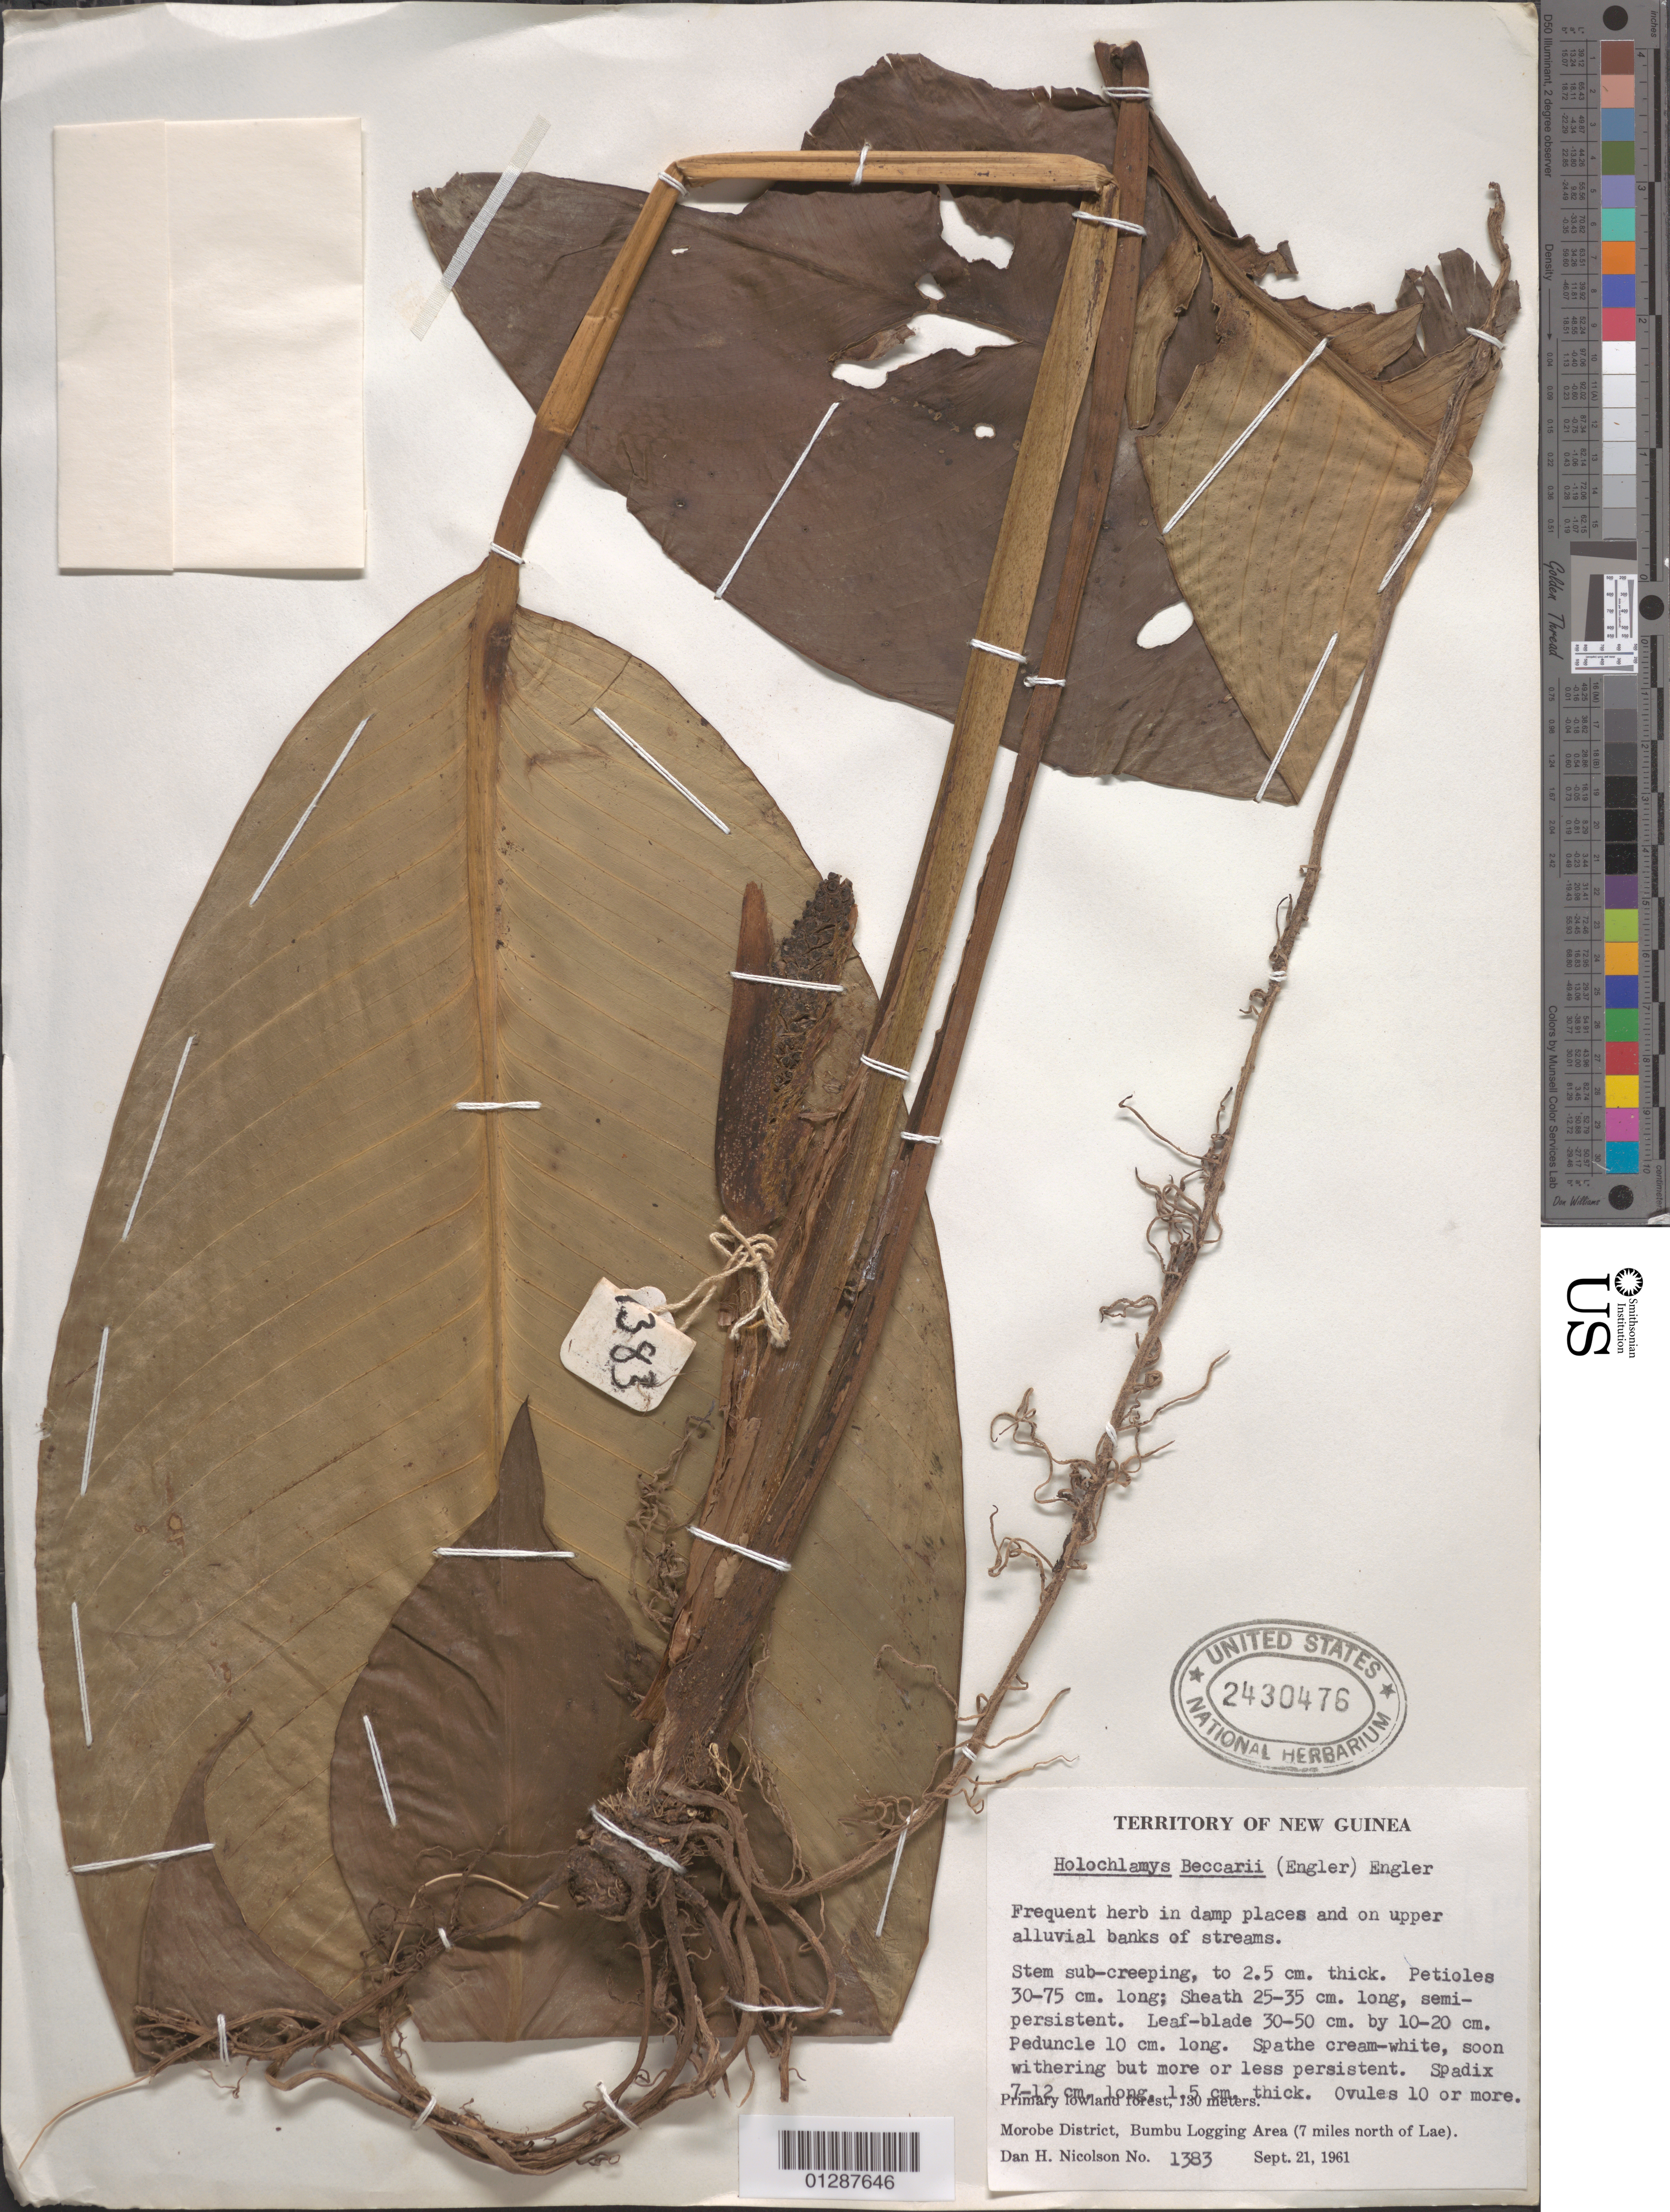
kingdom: Plantae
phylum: Tracheophyta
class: Liliopsida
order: Alismatales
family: Araceae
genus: Holochlamys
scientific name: Holochlamys beccarii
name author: Engl.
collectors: D. H. Nicolson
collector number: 1383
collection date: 1961-09-21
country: Papua New Guinea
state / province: Morobe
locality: Territory of New Guinea. Morobe District, Bumbu Logging Area (7 miles north of Lae).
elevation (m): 130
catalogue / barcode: US 2430476